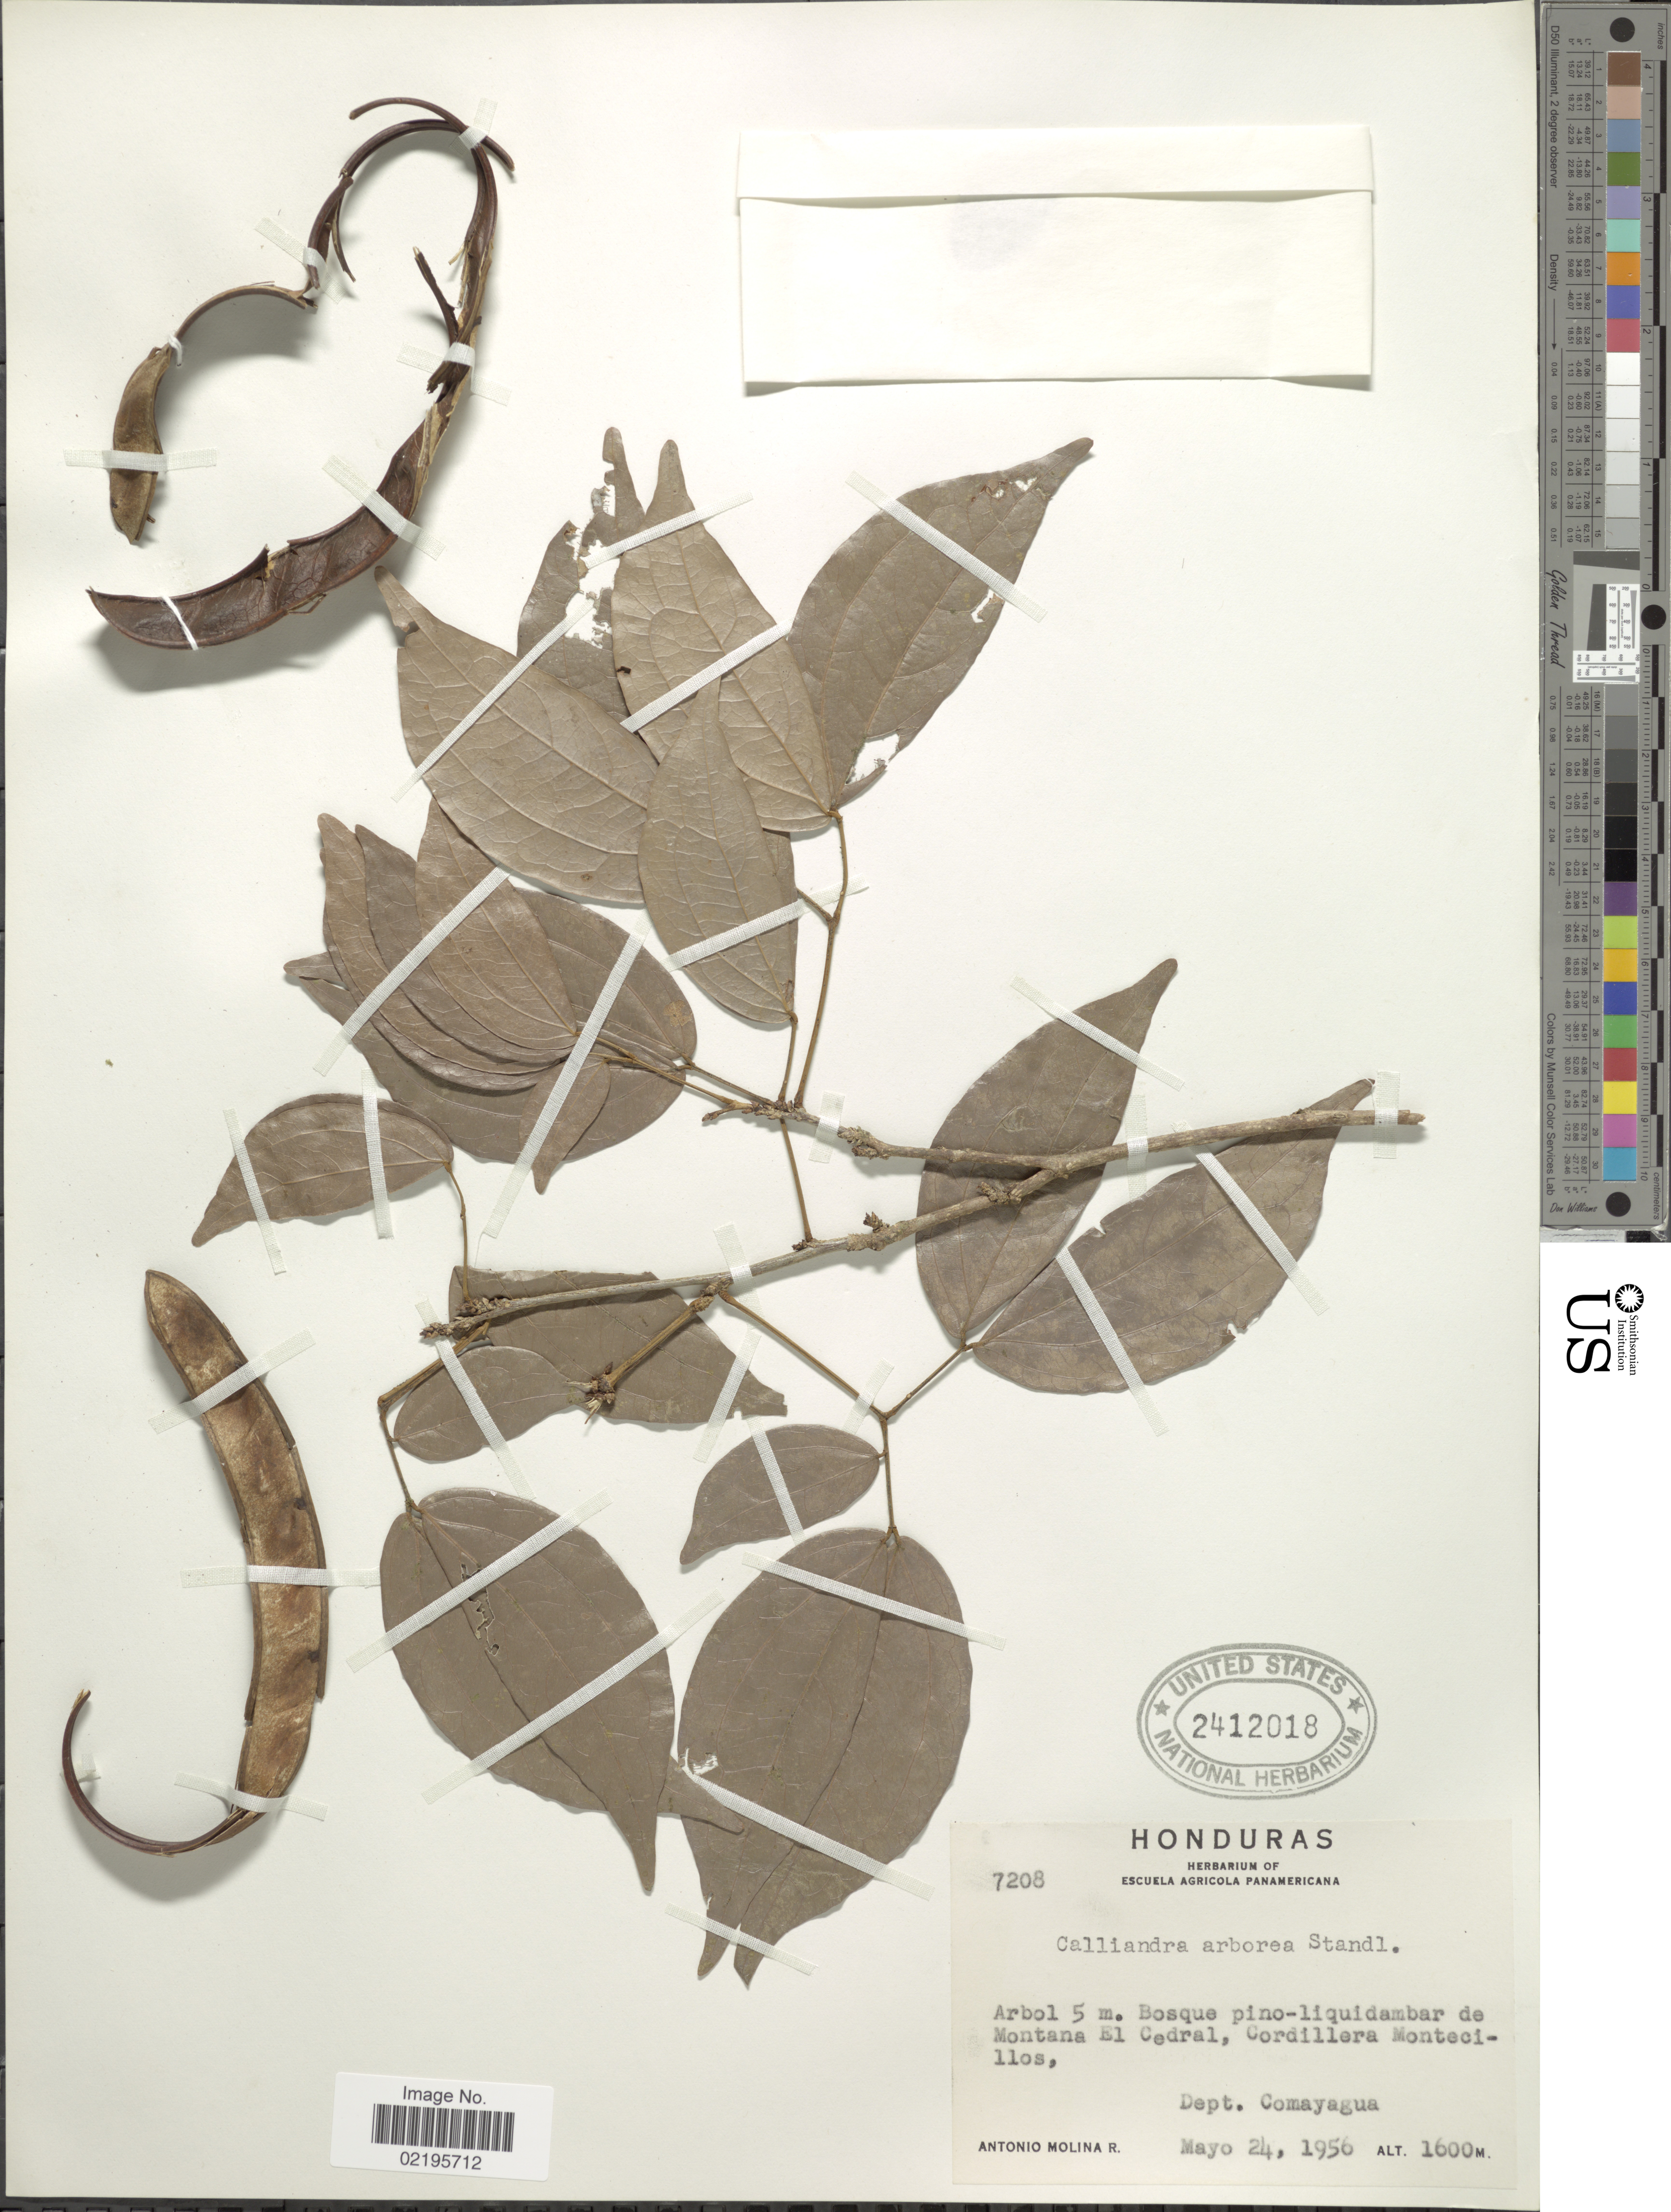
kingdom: Plantae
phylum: Tracheophyta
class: Magnoliopsida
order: Fabales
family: Fabaceae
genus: Calliandra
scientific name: Calliandra arborea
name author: Standl.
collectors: A. Molina R.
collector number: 7208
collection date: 1956-05-24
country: Honduras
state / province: Comayagua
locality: Bosque pino-liquidambar de Montana El Cedral, Cordillera Montecillos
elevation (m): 1600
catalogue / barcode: US 2412018